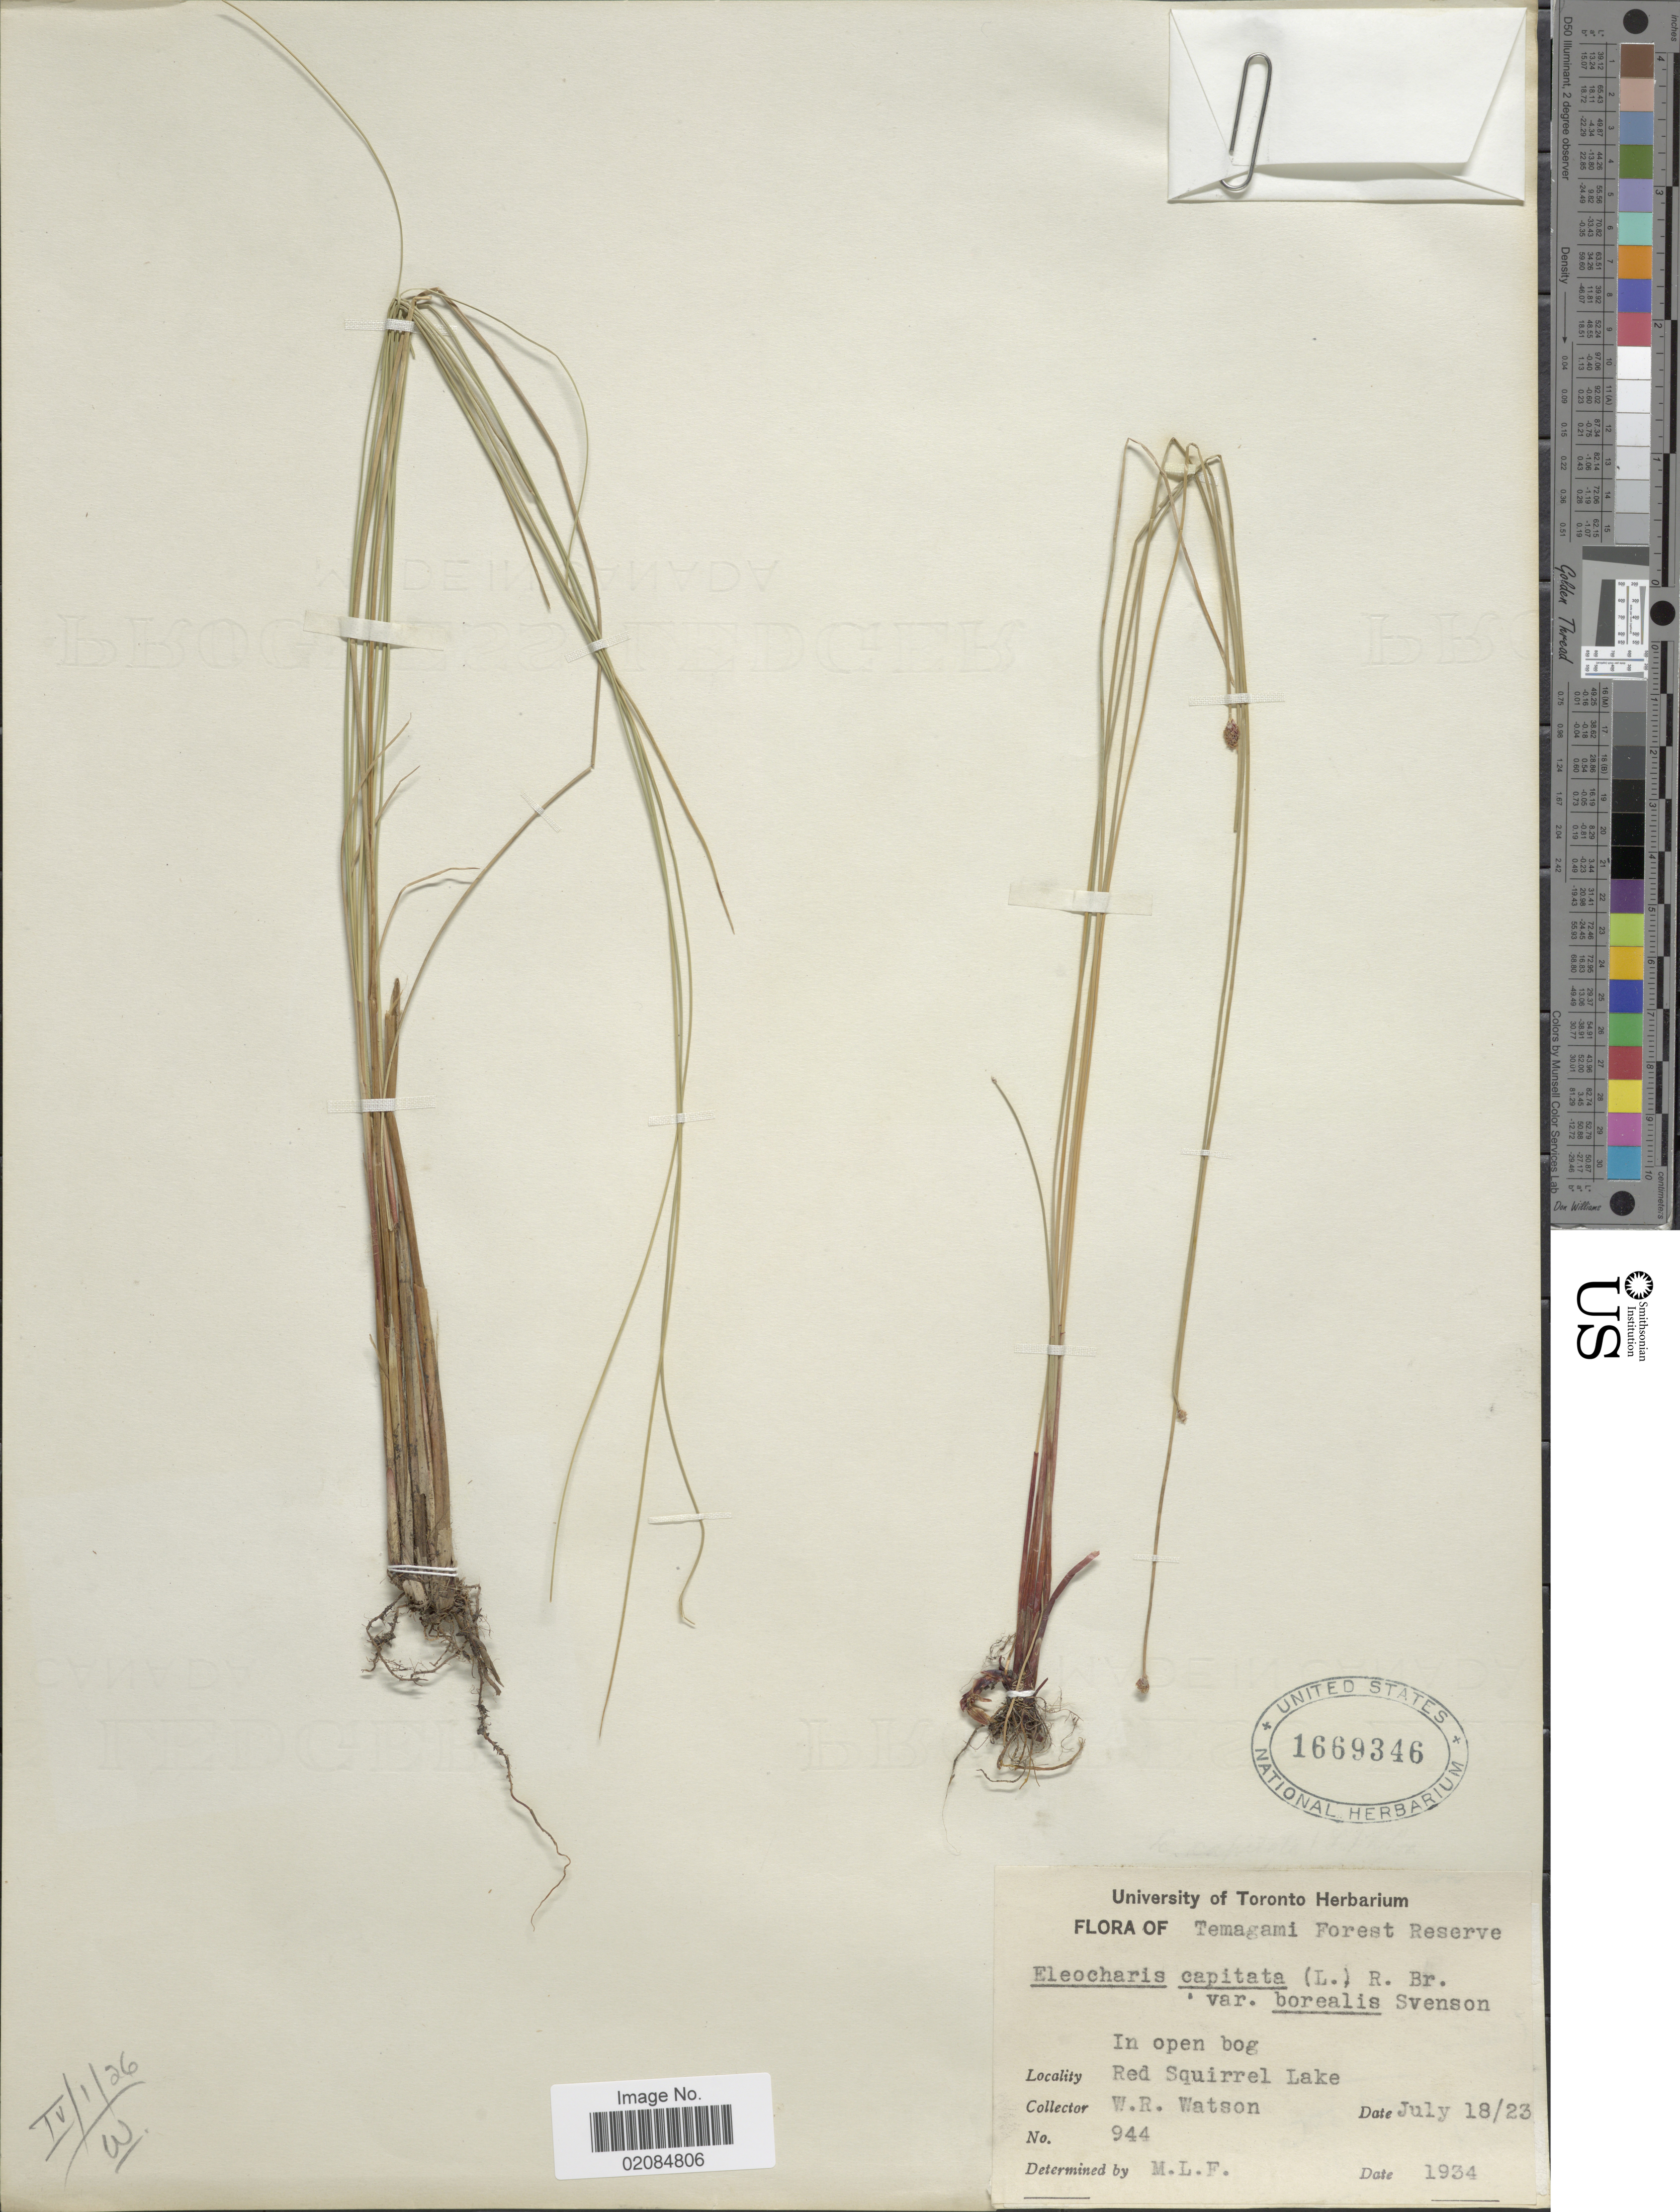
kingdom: Plantae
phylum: Tracheophyta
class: Liliopsida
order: Poales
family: Cyperaceae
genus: Eleocharis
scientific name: Eleocharis sp.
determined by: Strong, Mark T., (BOT), Smithsonian Institution - National Museum of Natural History (UNITED STATES)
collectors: W. R. Watson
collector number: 944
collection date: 1923-07-18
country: Canada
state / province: Ontario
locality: Temagami Forest Reserve. Red Squirrel Lake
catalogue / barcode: US 1669346